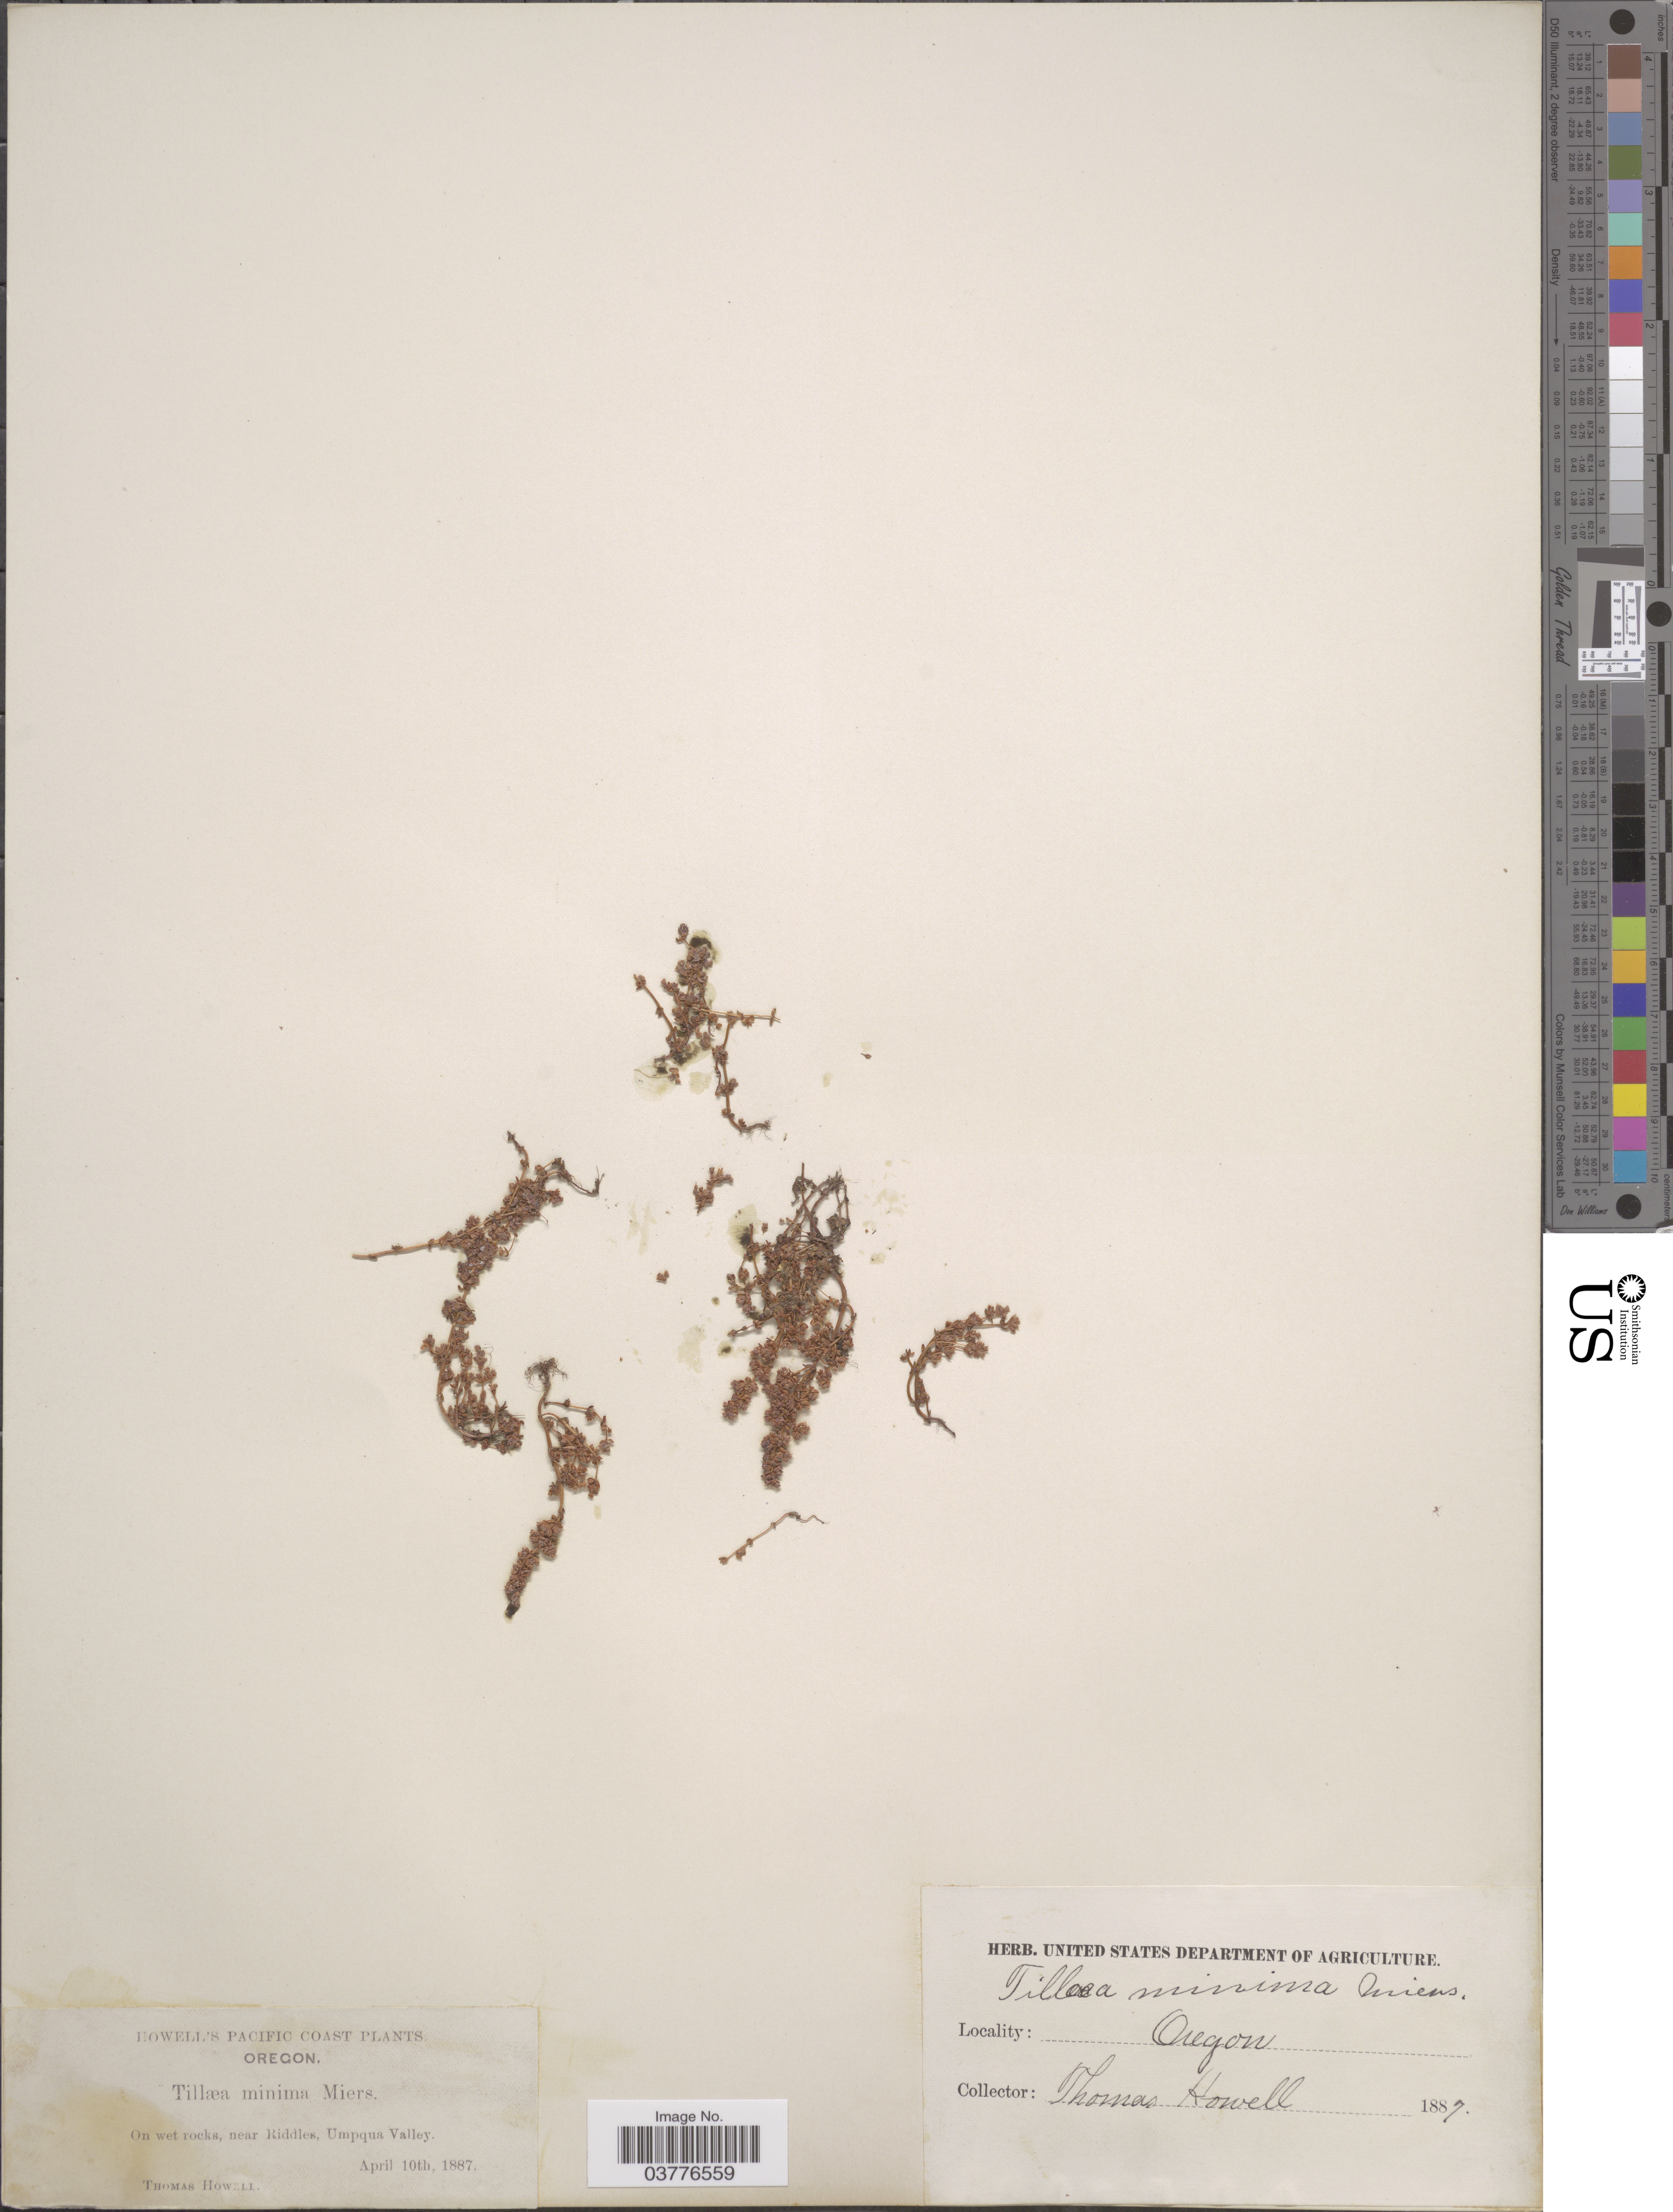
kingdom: Plantae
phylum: Tracheophyta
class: Magnoliopsida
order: Saxifragales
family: Crassulaceae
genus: Crassula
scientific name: Crassula connata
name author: (Ruiz & Pav.) A. Berger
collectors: T. Howell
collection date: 1887-04-10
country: United States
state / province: Oregon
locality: Pacific Coast. On wet rocks, near Riddles, Umpqua Valley.